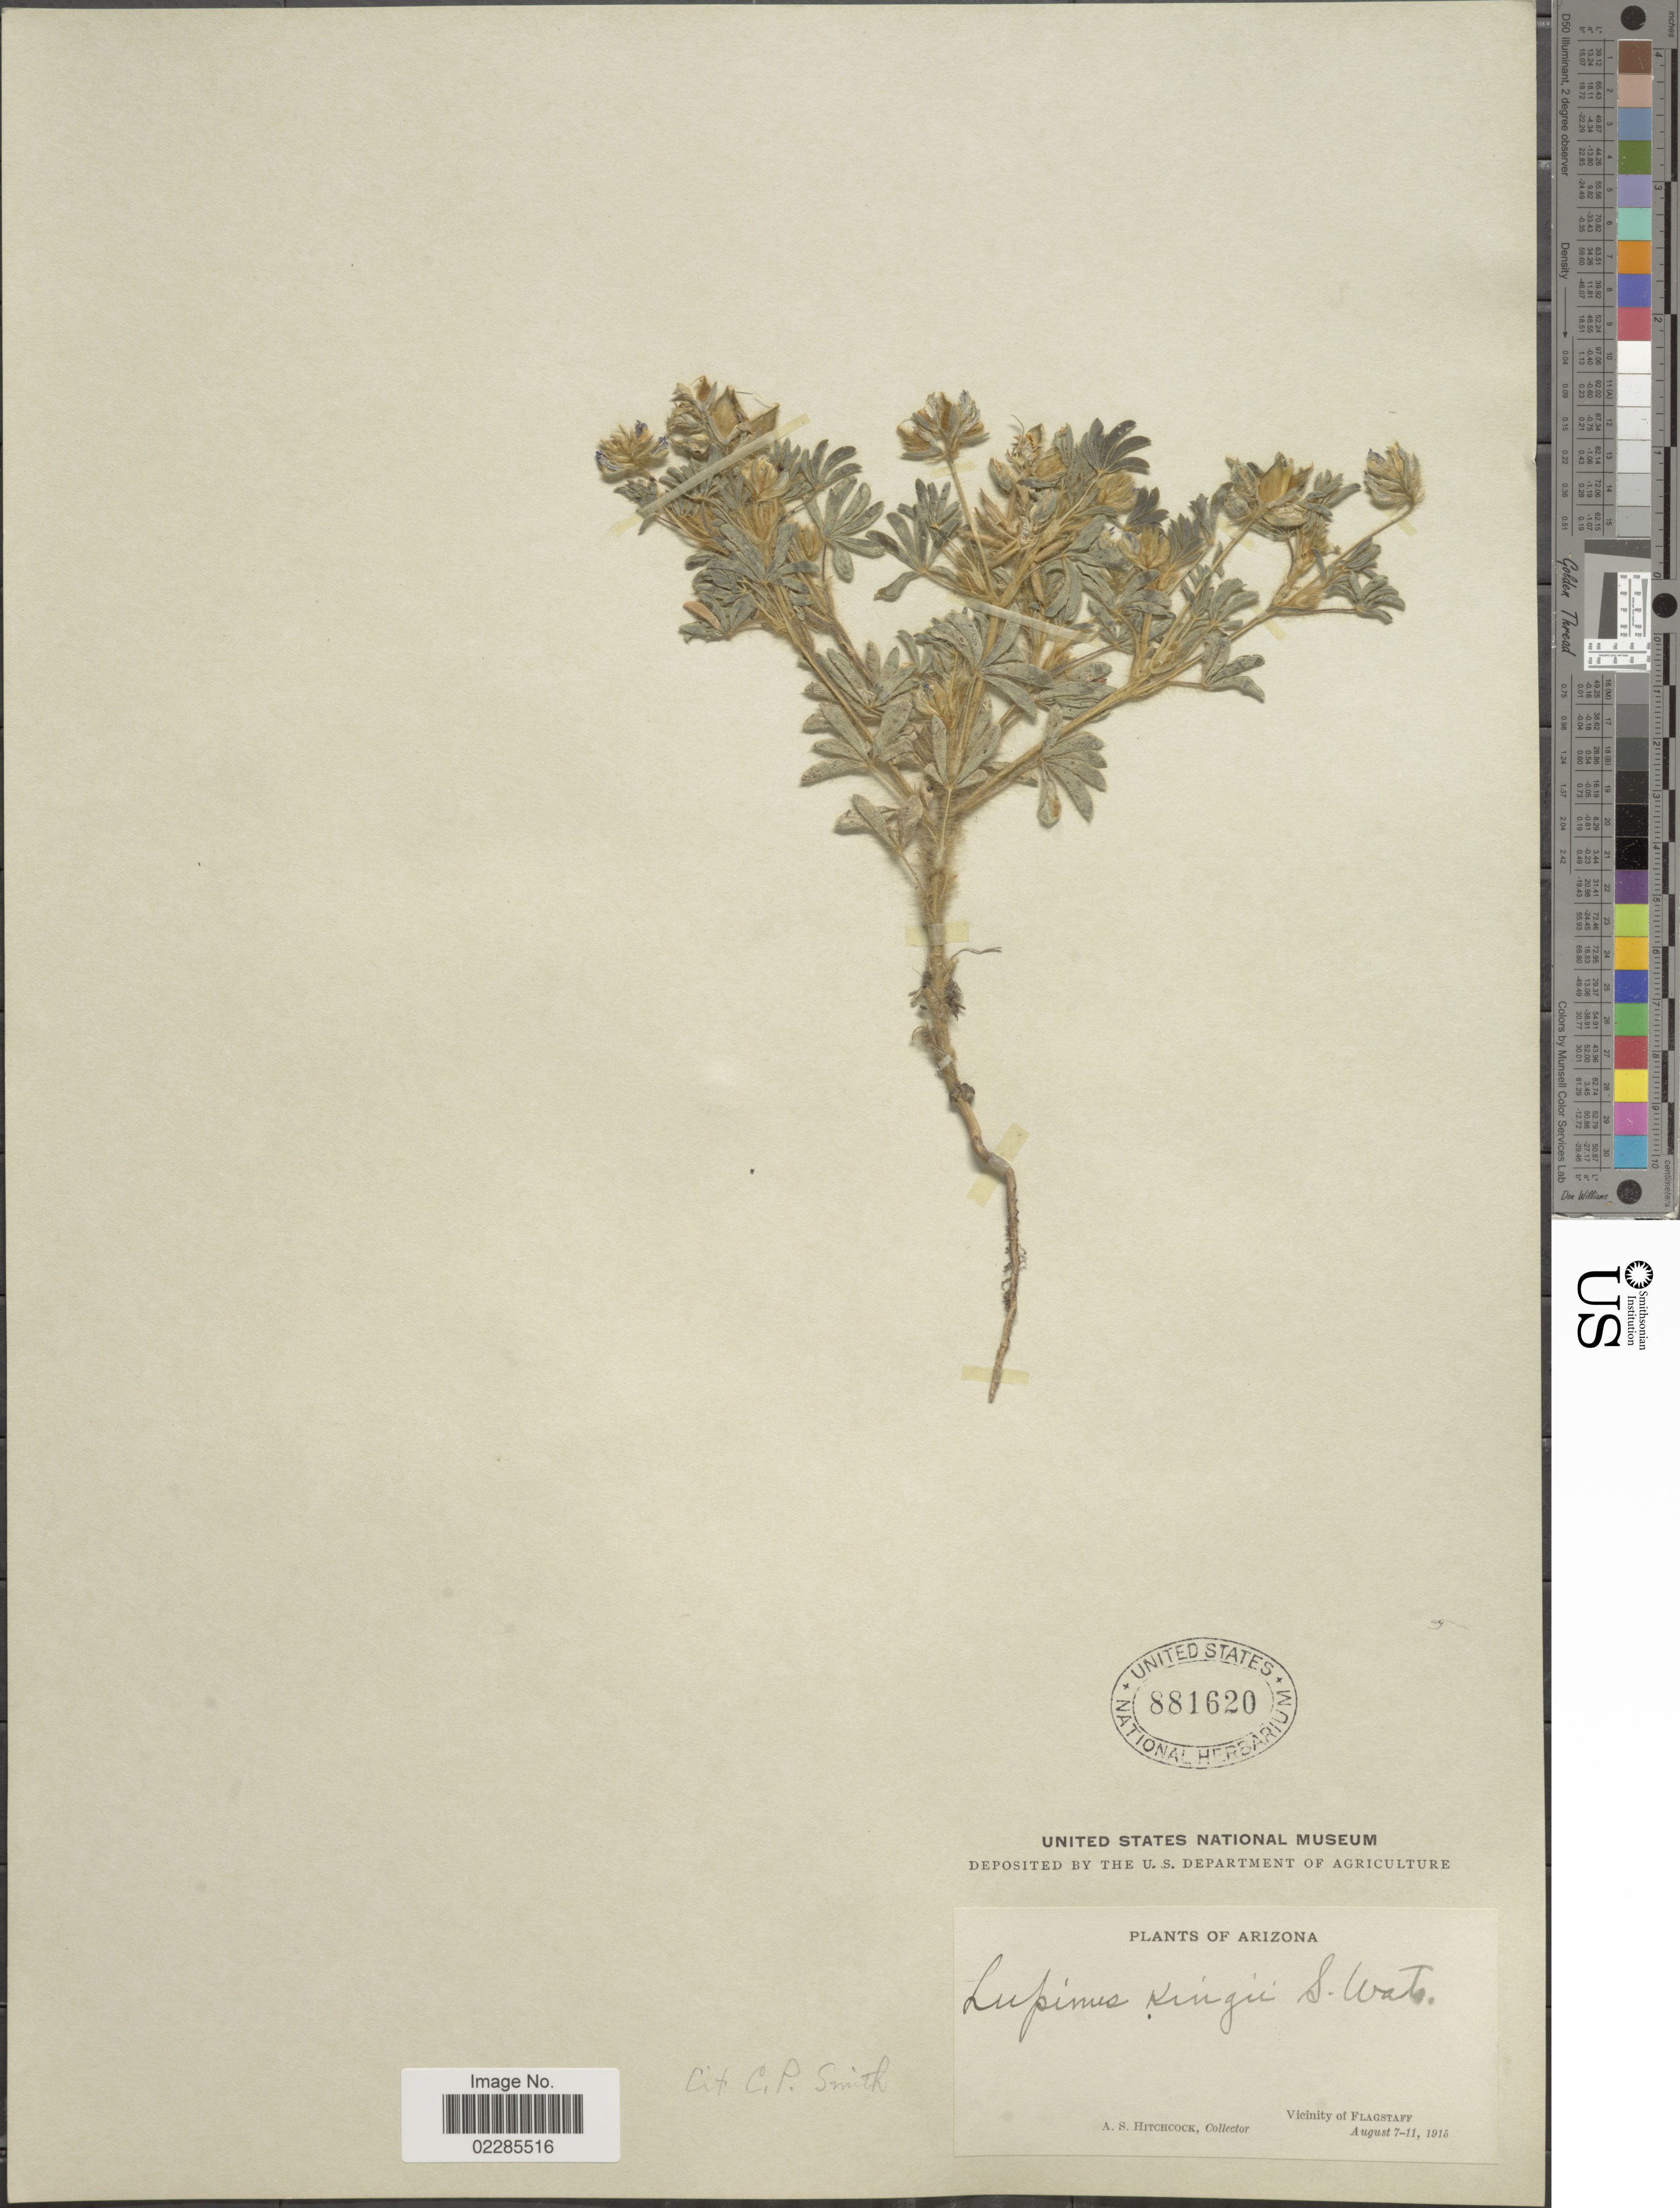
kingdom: Plantae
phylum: Tracheophyta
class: Magnoliopsida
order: Fabales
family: Fabaceae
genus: Lupinus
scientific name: Lupinus kingii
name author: S. Watson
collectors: A. S. Hitchcock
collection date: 1915-08-07/1915-08-11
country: United States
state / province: Arizona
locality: Vicinity of Flagstaff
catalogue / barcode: US 881620